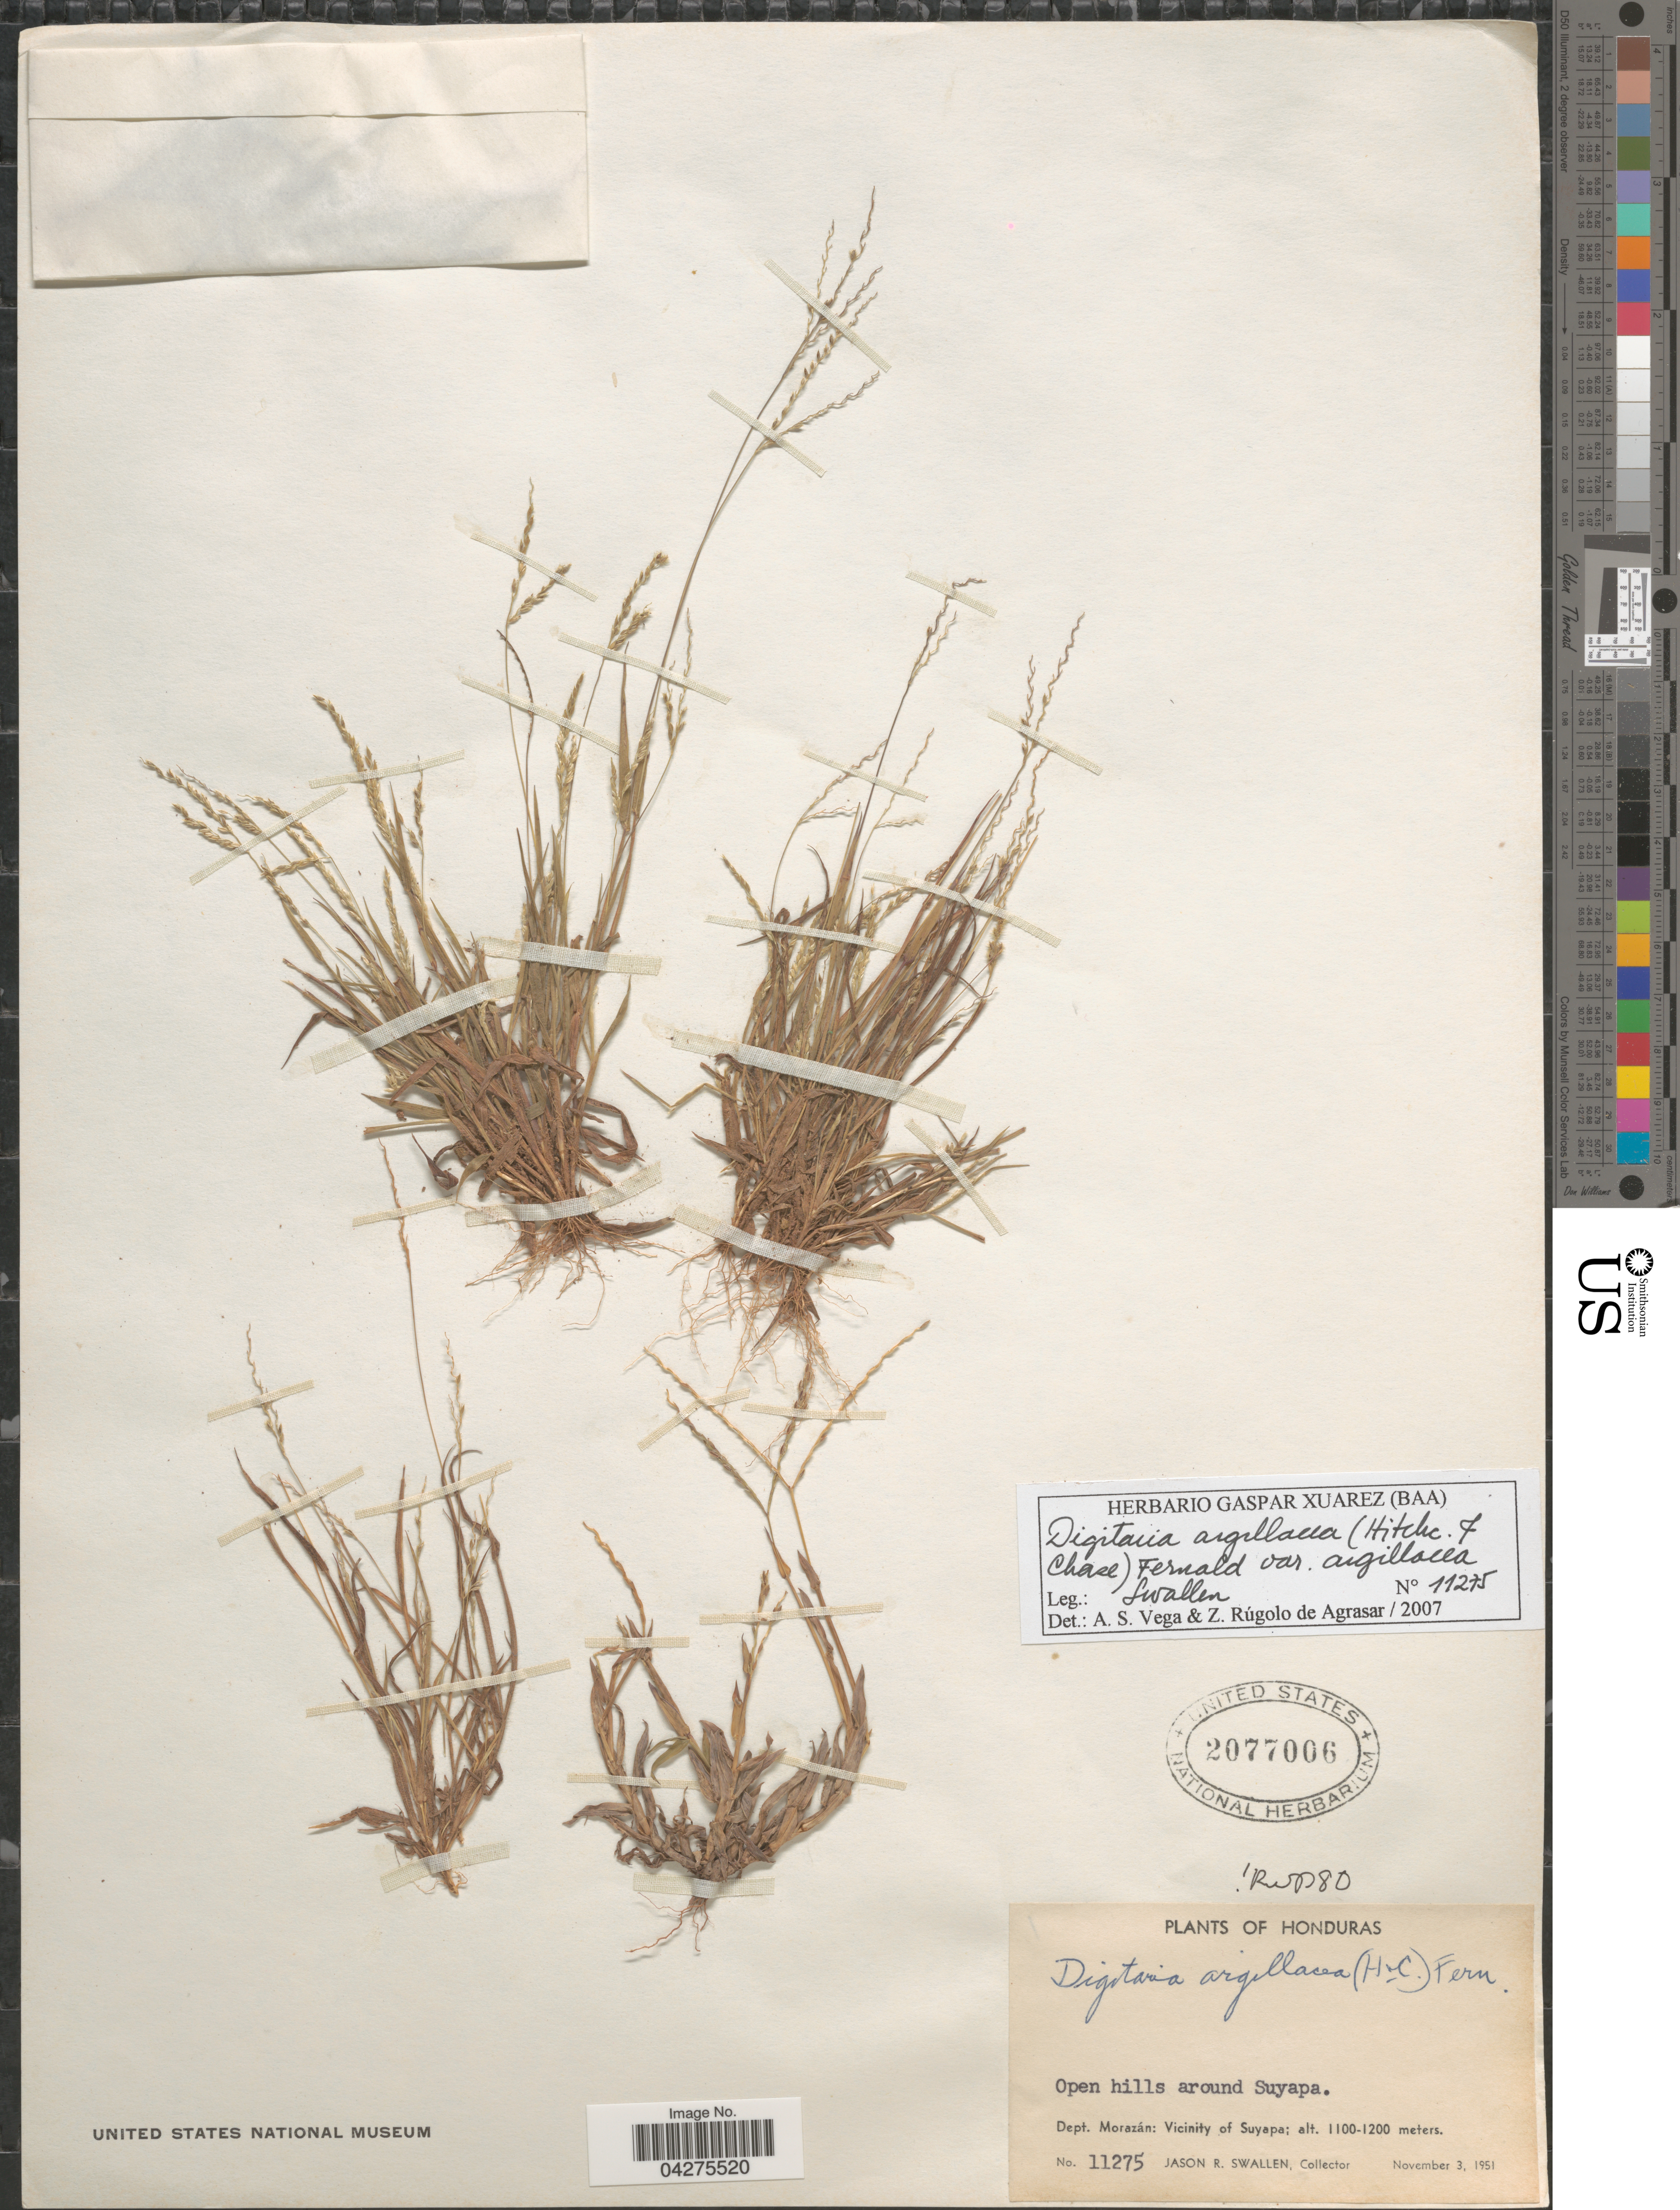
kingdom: Plantae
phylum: Tracheophyta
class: Liliopsida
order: Poales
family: Poaceae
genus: Digitaria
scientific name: Digitaria argillacea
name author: (Hitchc. & Chase) Fernald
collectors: J. R. Swallen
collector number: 11275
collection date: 1951-11-03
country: Honduras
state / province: Fco. Morazán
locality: Open hills around Suyapa. Dept. Morazán: Vicinity of Suyapa.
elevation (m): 1100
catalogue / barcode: US 2077006